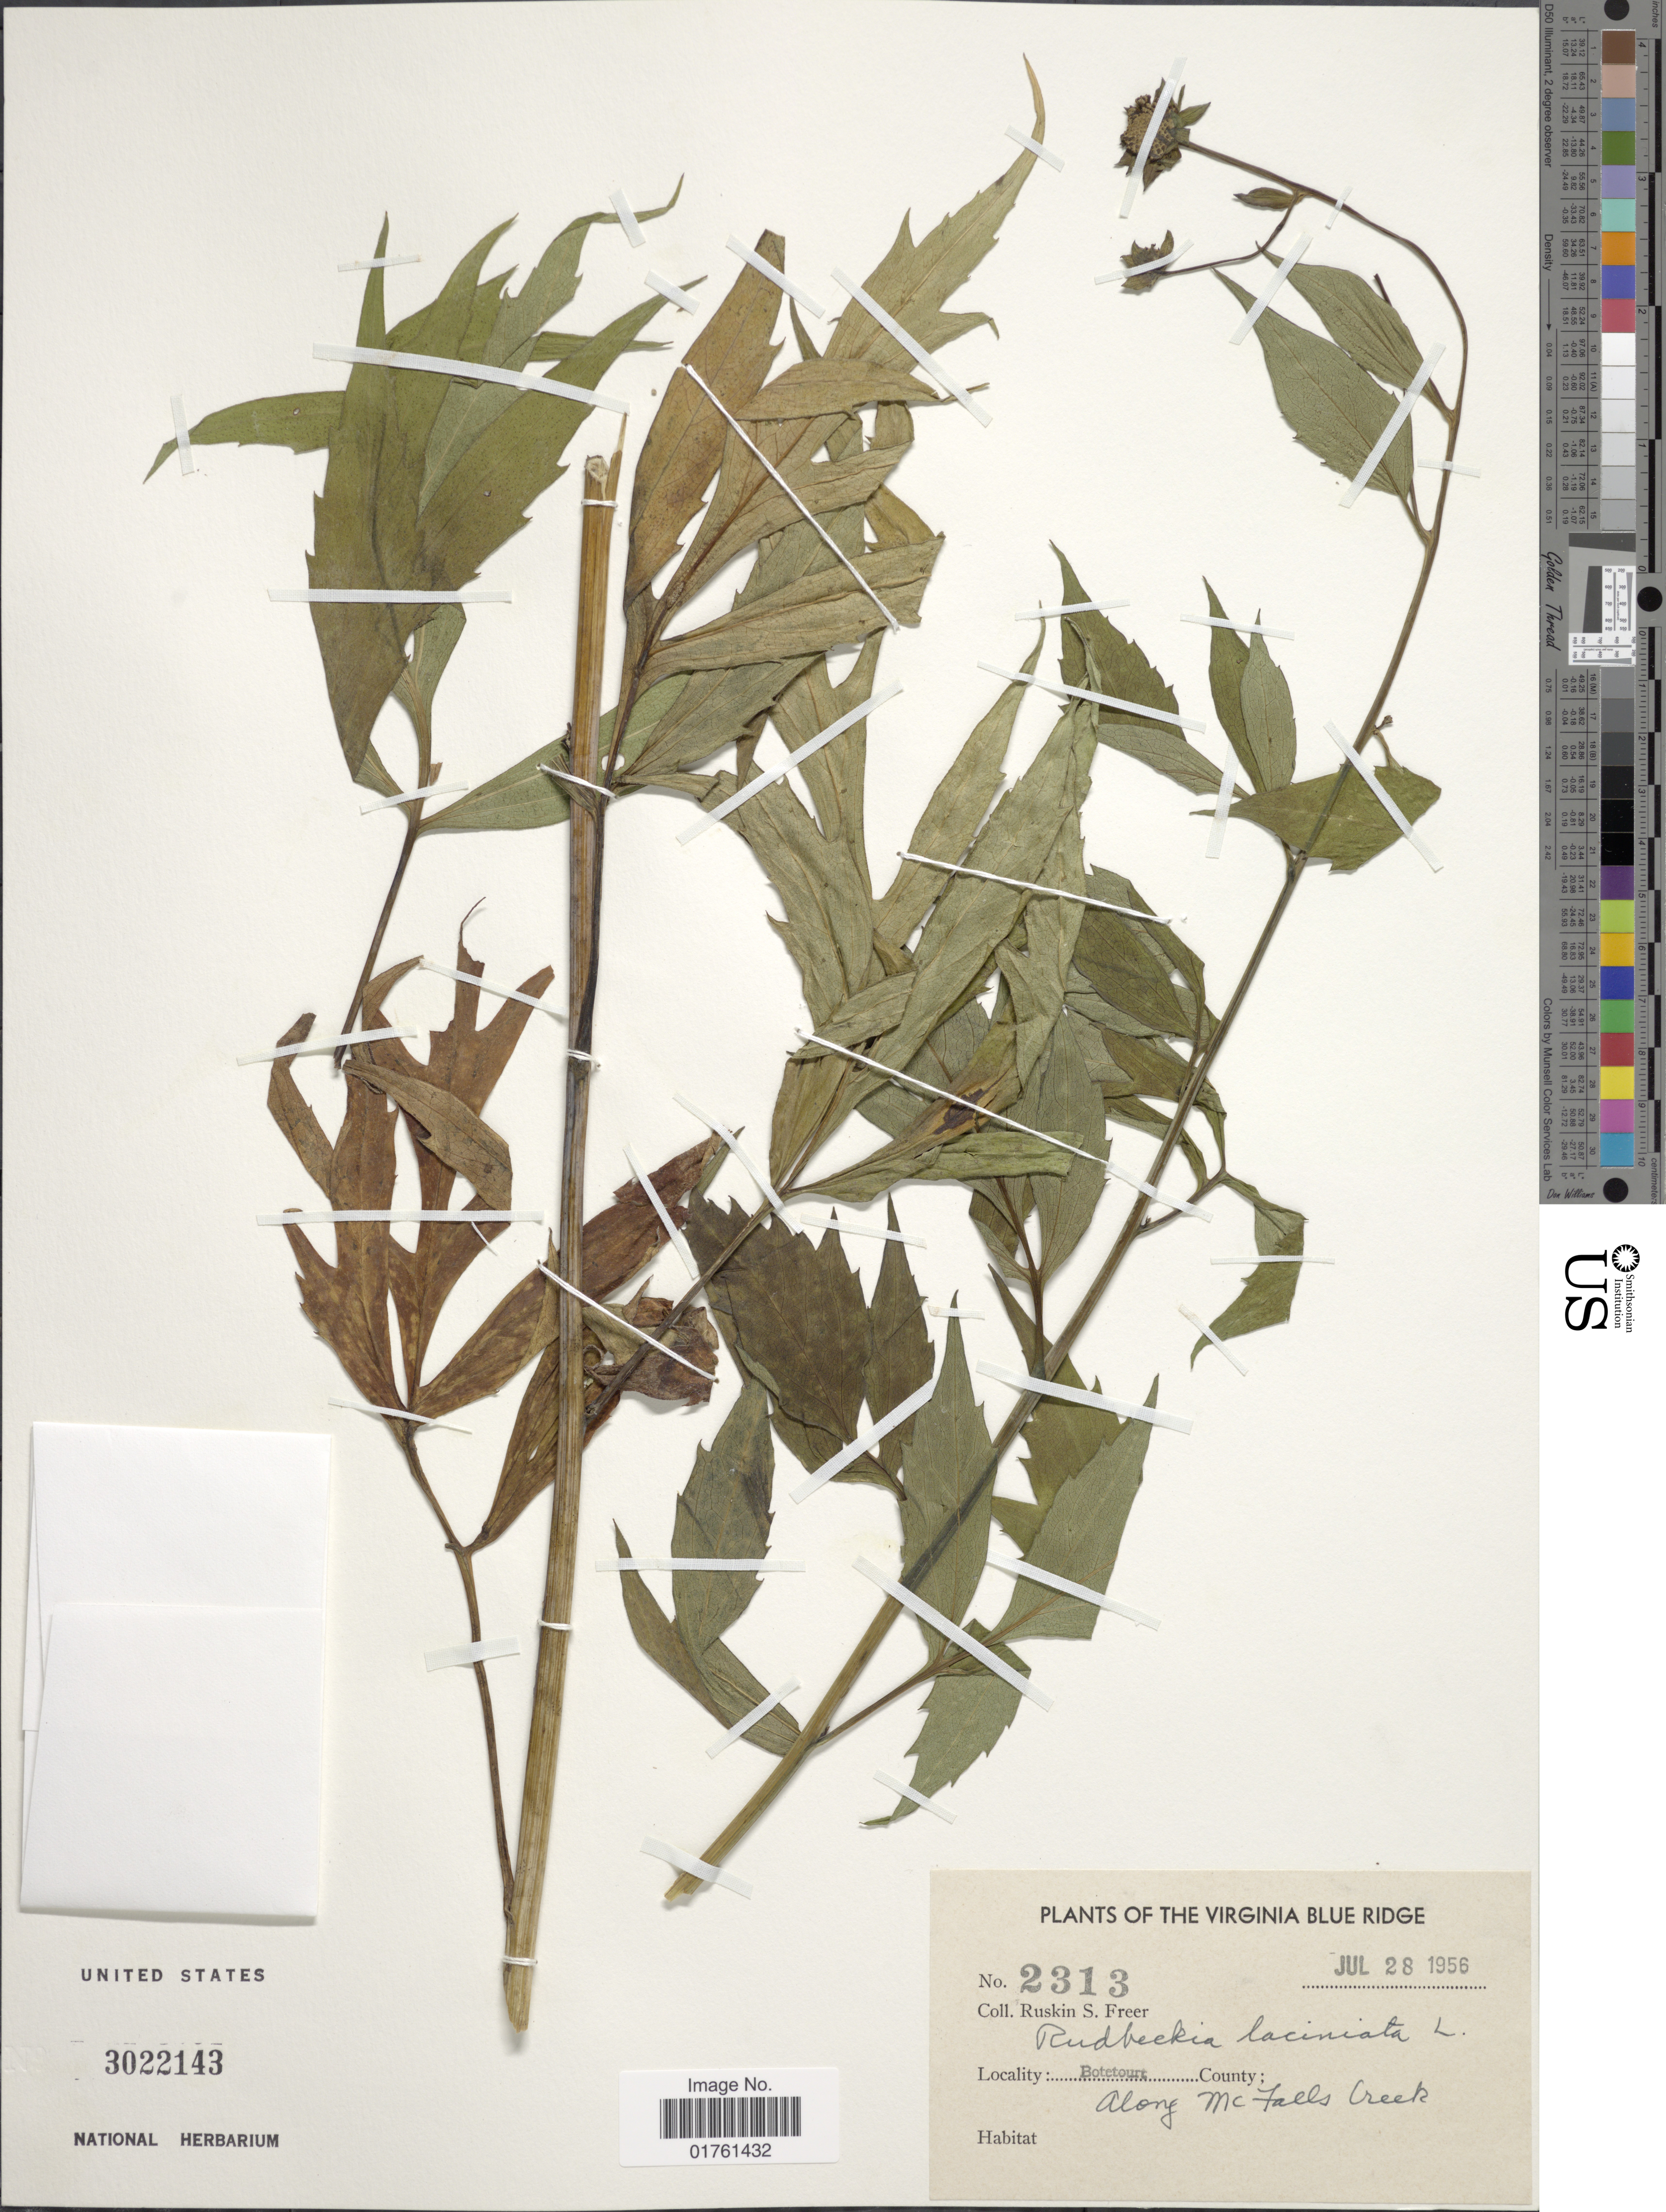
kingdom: Plantae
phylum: Tracheophyta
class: Magnoliopsida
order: Asterales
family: Asteraceae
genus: Rudbeckia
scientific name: Rudbeckia laciniata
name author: L.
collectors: R. Freer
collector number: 2313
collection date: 1956-07-28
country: United States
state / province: Virginia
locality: The Virginia Blue Ridge, Botetourt, Along McFalls Creek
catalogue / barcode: US 3022143